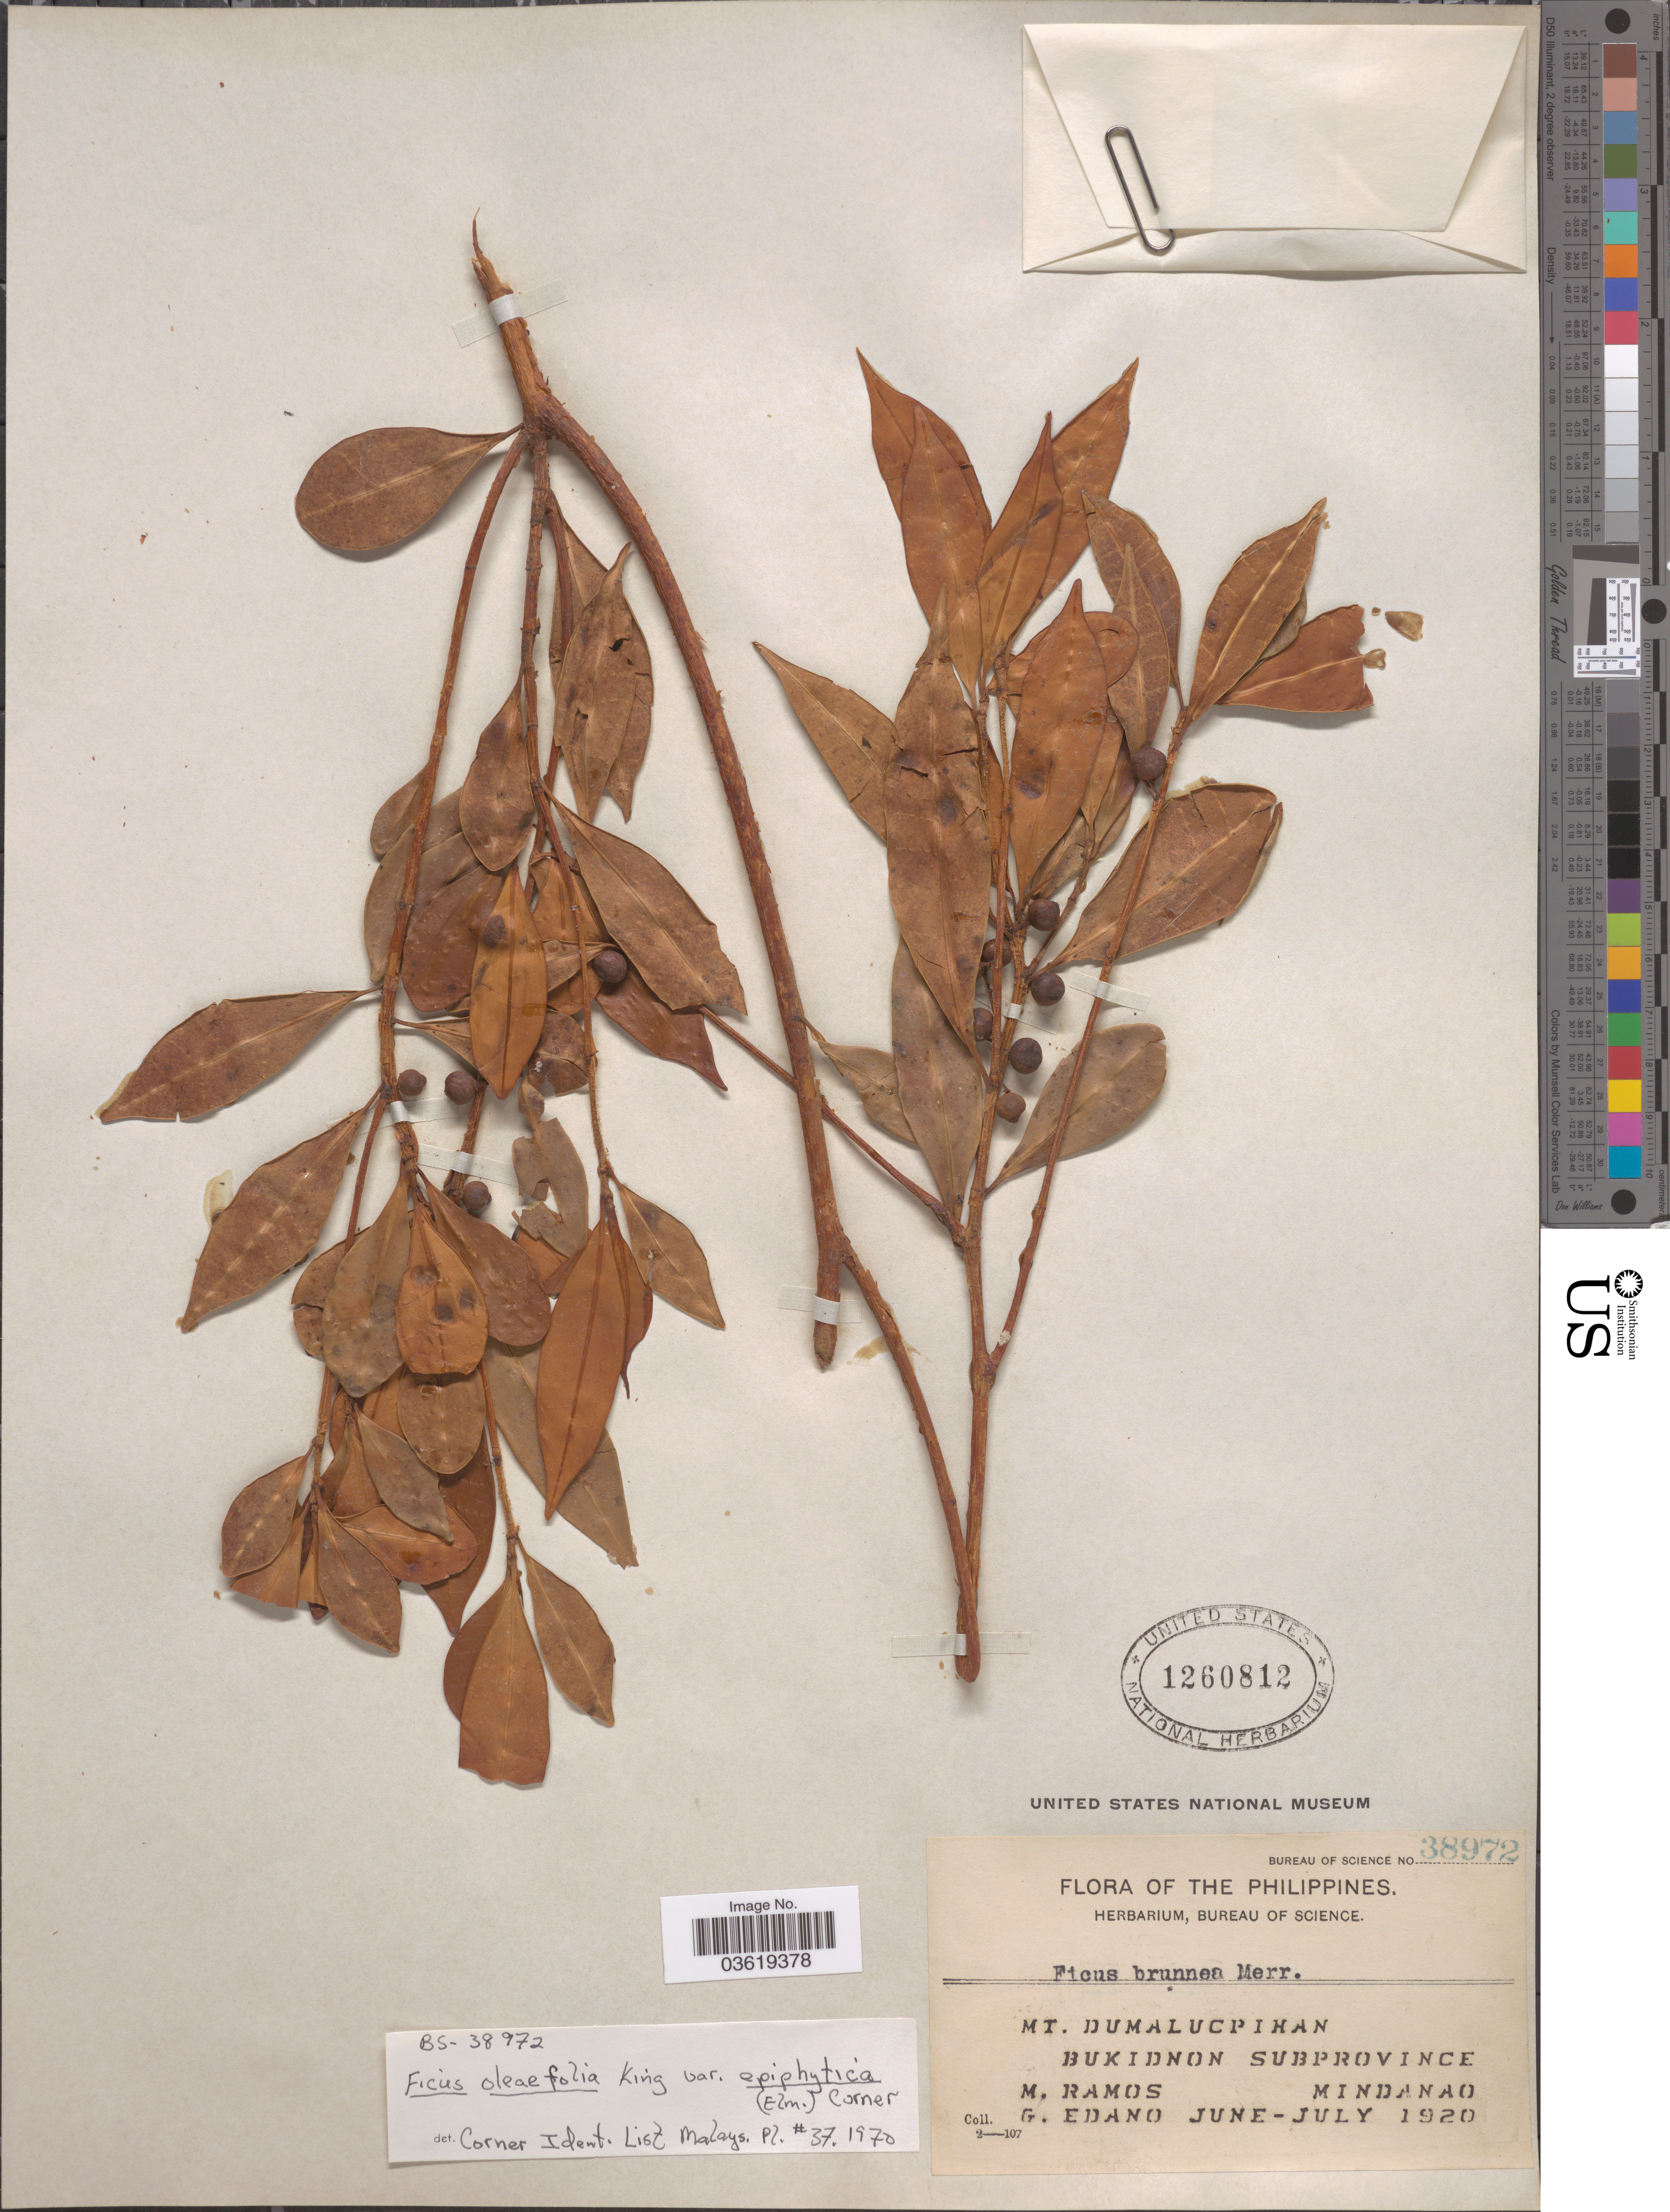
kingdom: Plantae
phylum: Tracheophyta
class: Magnoliopsida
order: Rosales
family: Moraceae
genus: Ficus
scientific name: Ficus oleifolia var. epiphytica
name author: (Elmer) Corner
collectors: M. Ramos & G. Edaño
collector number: Bureau of Science 38972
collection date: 1920-06/1920-07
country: Philippines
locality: Mt. Dumalucpihan, Bukidnon Subprovince. Mindanao.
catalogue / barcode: US 1260812